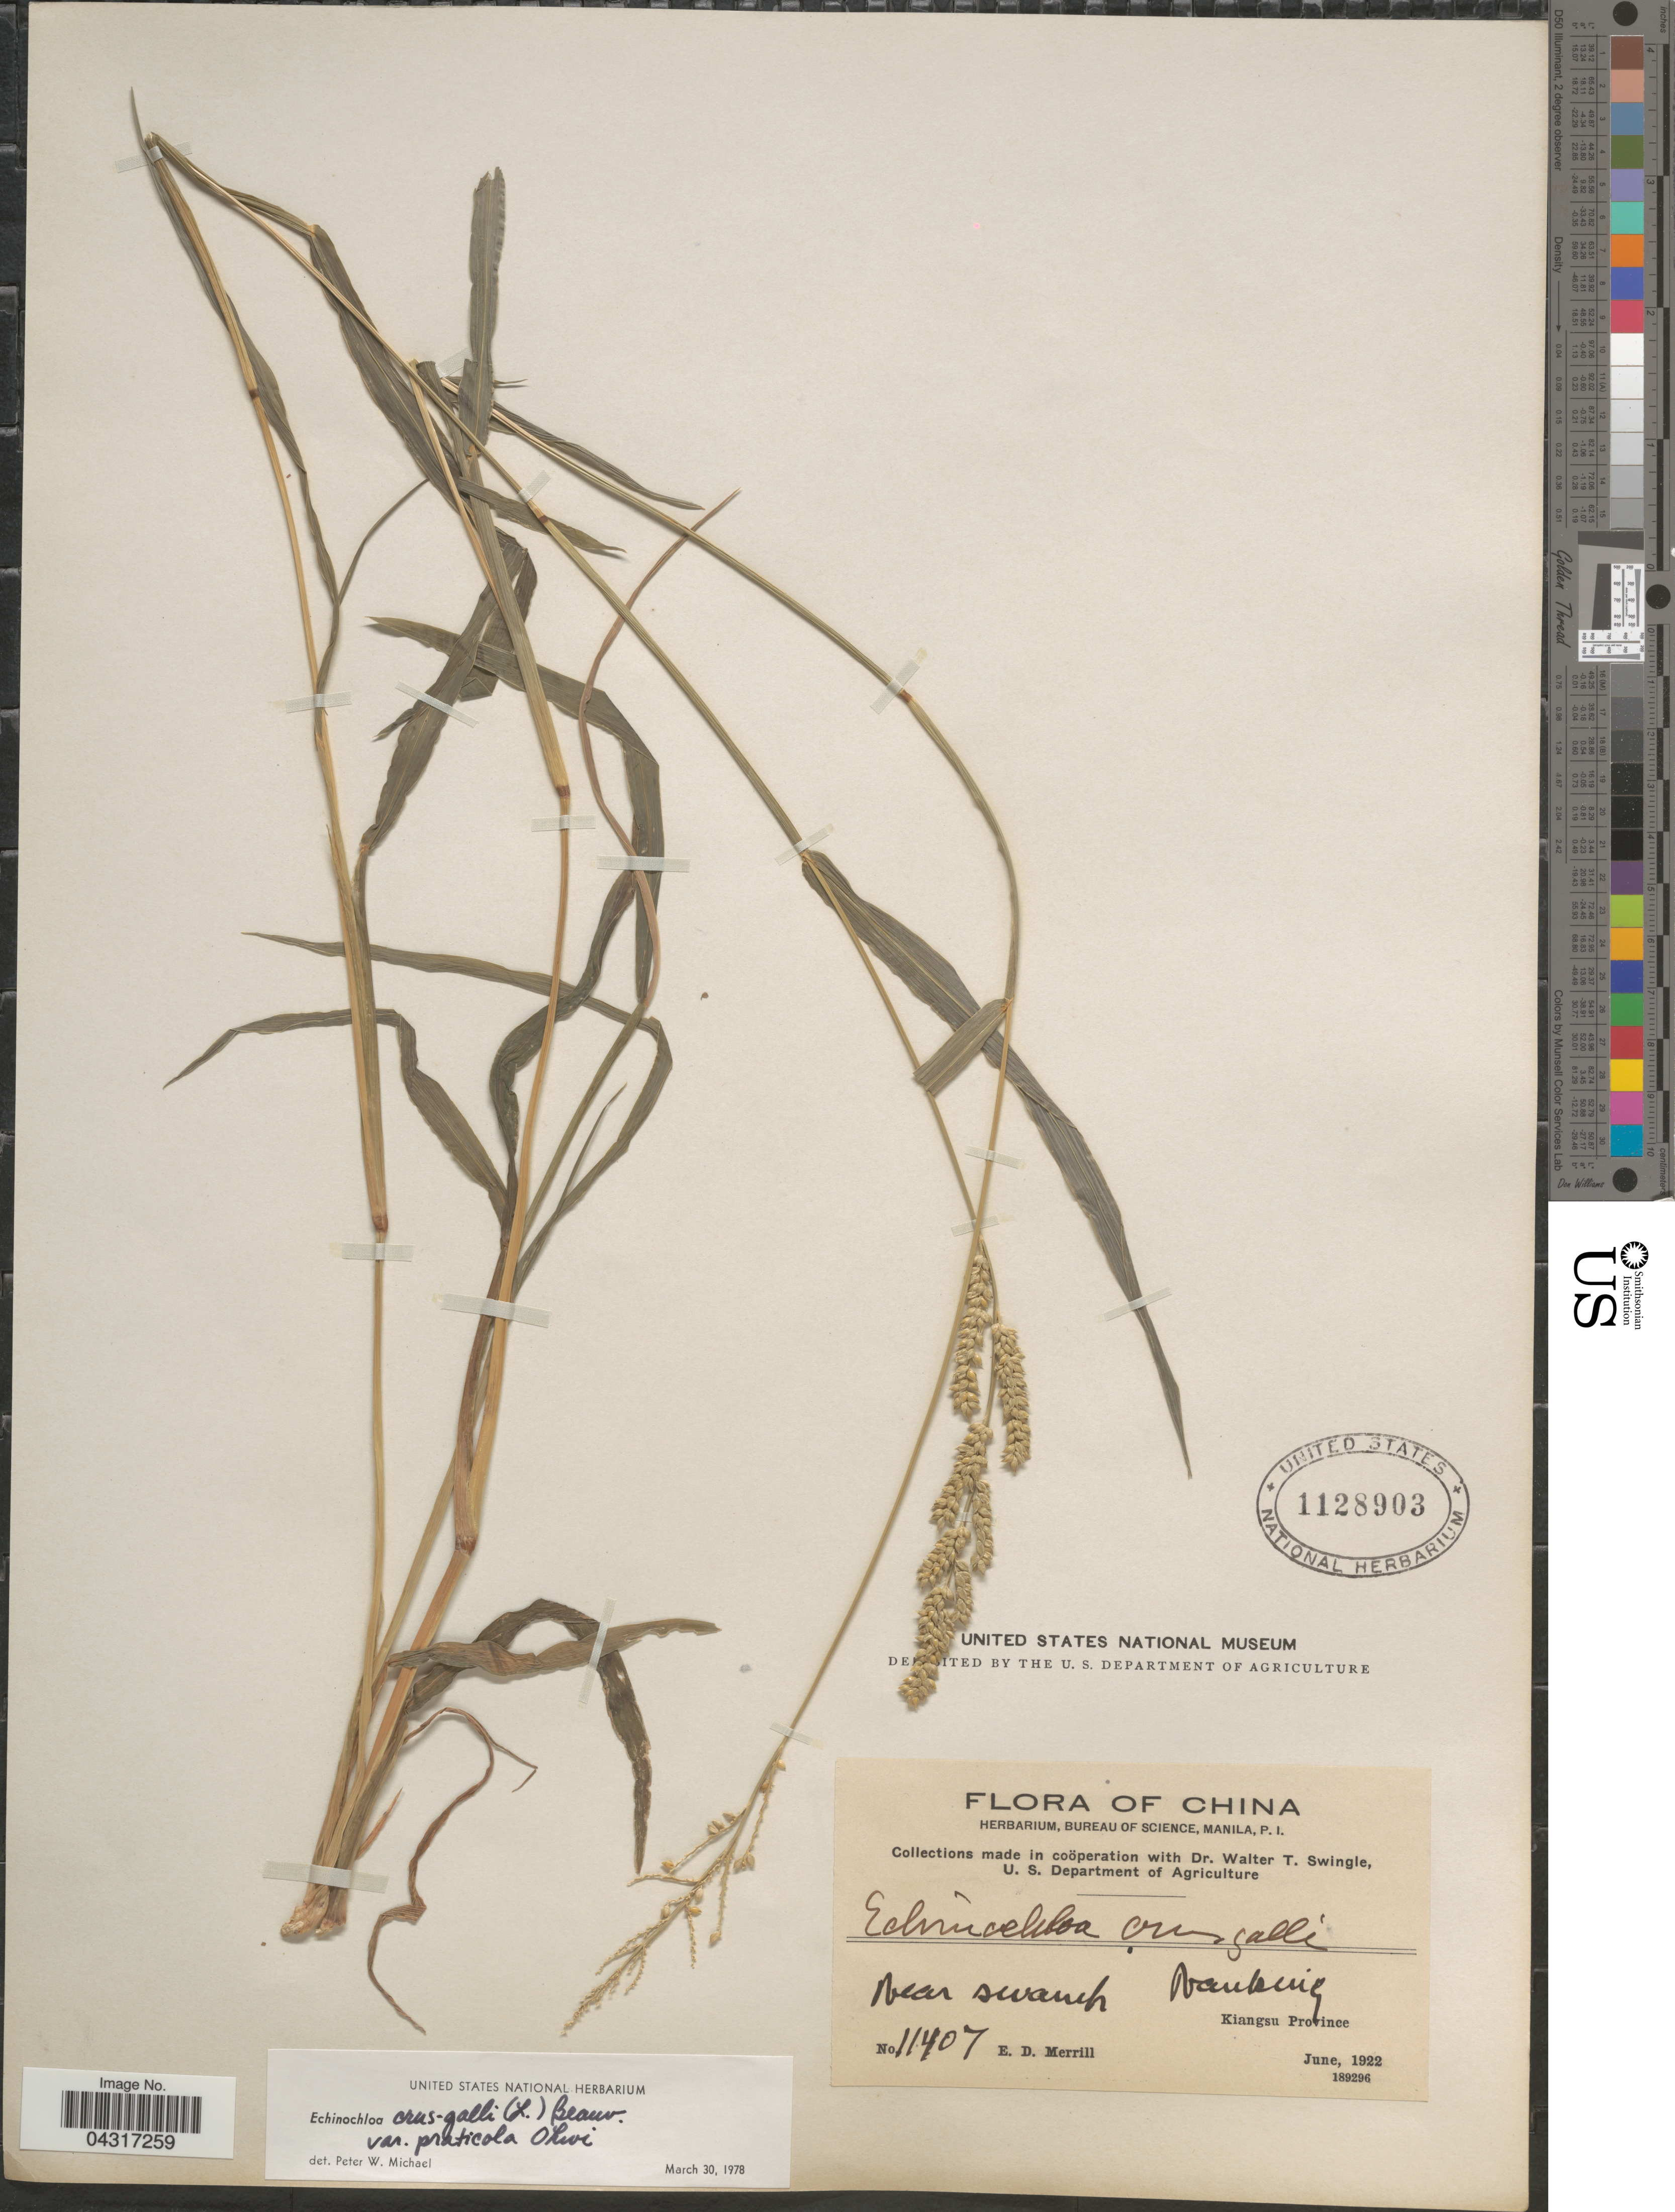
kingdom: Plantae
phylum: Tracheophyta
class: Liliopsida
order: Poales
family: Poaceae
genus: Echinochloa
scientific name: Echinochloa crus-galli var. praticola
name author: Ohwi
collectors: E. D. Merrill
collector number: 11407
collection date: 1922-06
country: China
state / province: Jiangsu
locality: Near swamp. Nanking. Kiangsu Province.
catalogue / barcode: US 1128903